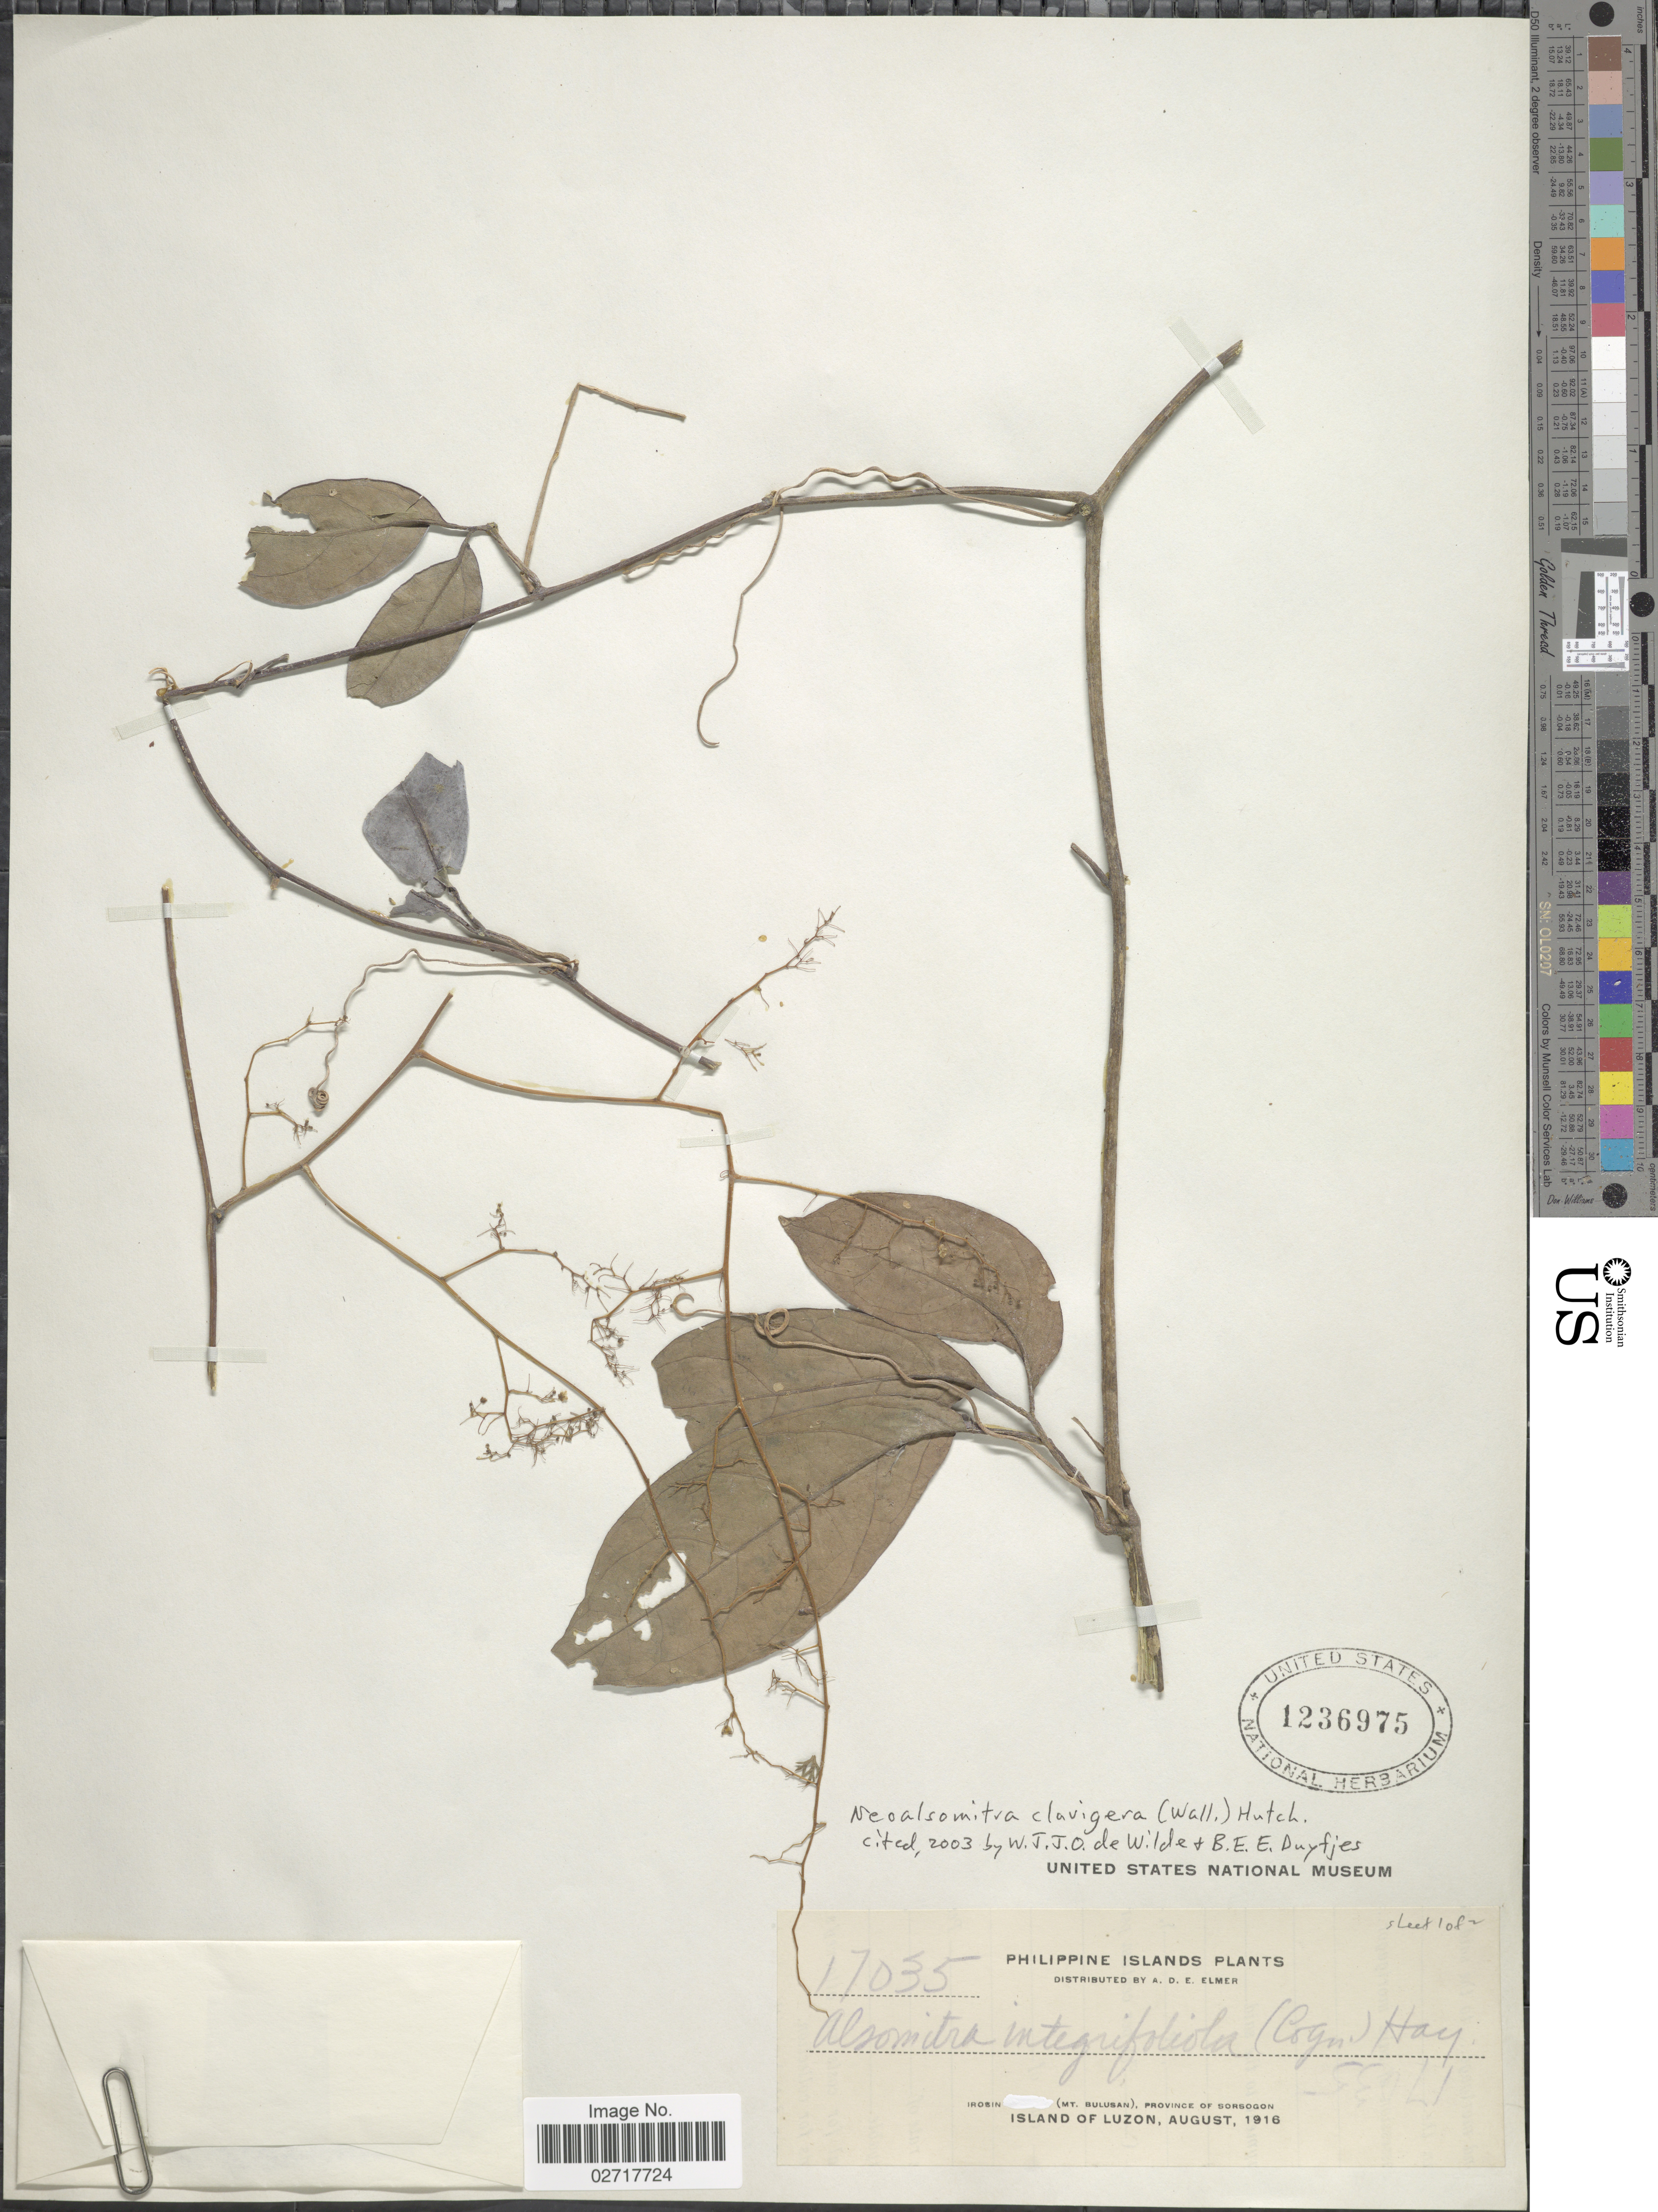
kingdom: Plantae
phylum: Tracheophyta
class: Magnoliopsida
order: Cucurbitales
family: Cucurbitaceae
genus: Neoalsomitra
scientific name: Neoalsomitra clavigera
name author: (M. Roem.) Hutch.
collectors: A. D. E. Elmer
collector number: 17035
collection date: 1916-08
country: Philippines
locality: Irosin (Mt. Bulusan) Province of Sorsogon. Island of Luzon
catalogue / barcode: US 1236975